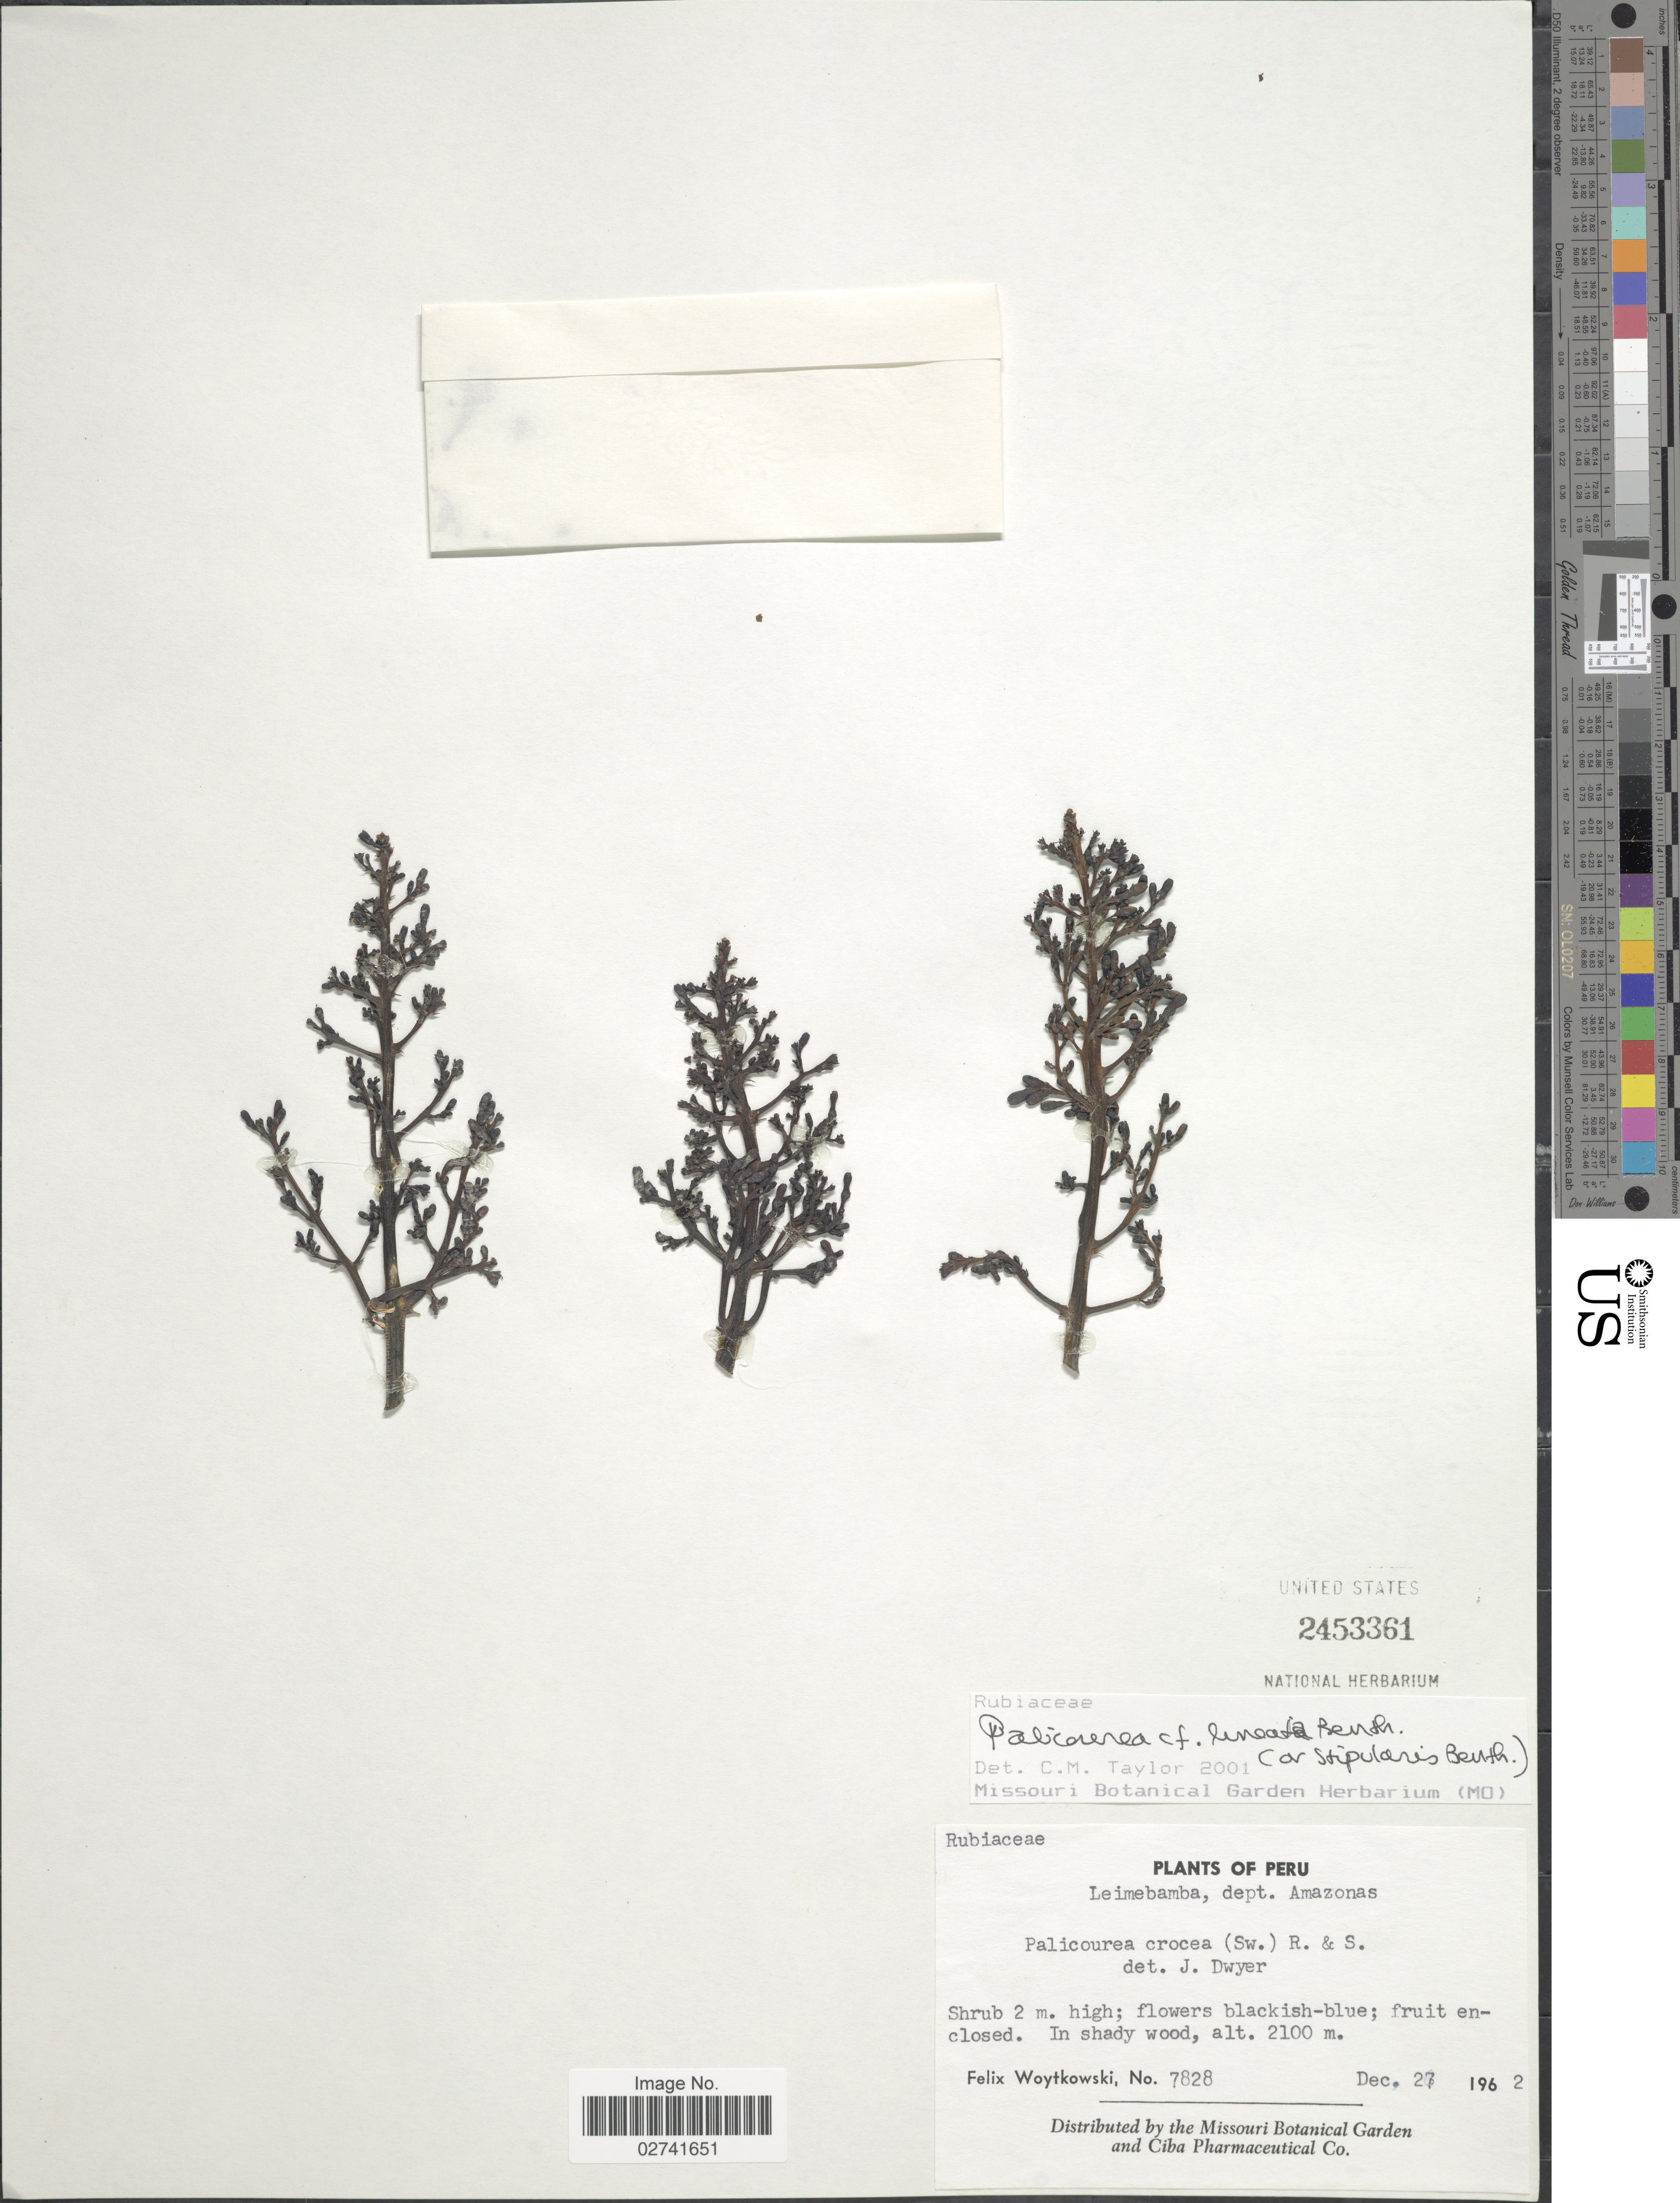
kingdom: Plantae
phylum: Tracheophyta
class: Magnoliopsida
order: Gentianales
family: Rubiaceae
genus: Palicourea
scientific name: Palicourea lineata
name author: Benth.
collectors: F. Woytkowski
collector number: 7828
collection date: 1962-12-27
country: Peru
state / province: Amazonas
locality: Leimebamba, dept Amazonas, In shady woods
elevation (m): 2100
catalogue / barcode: US 2453361